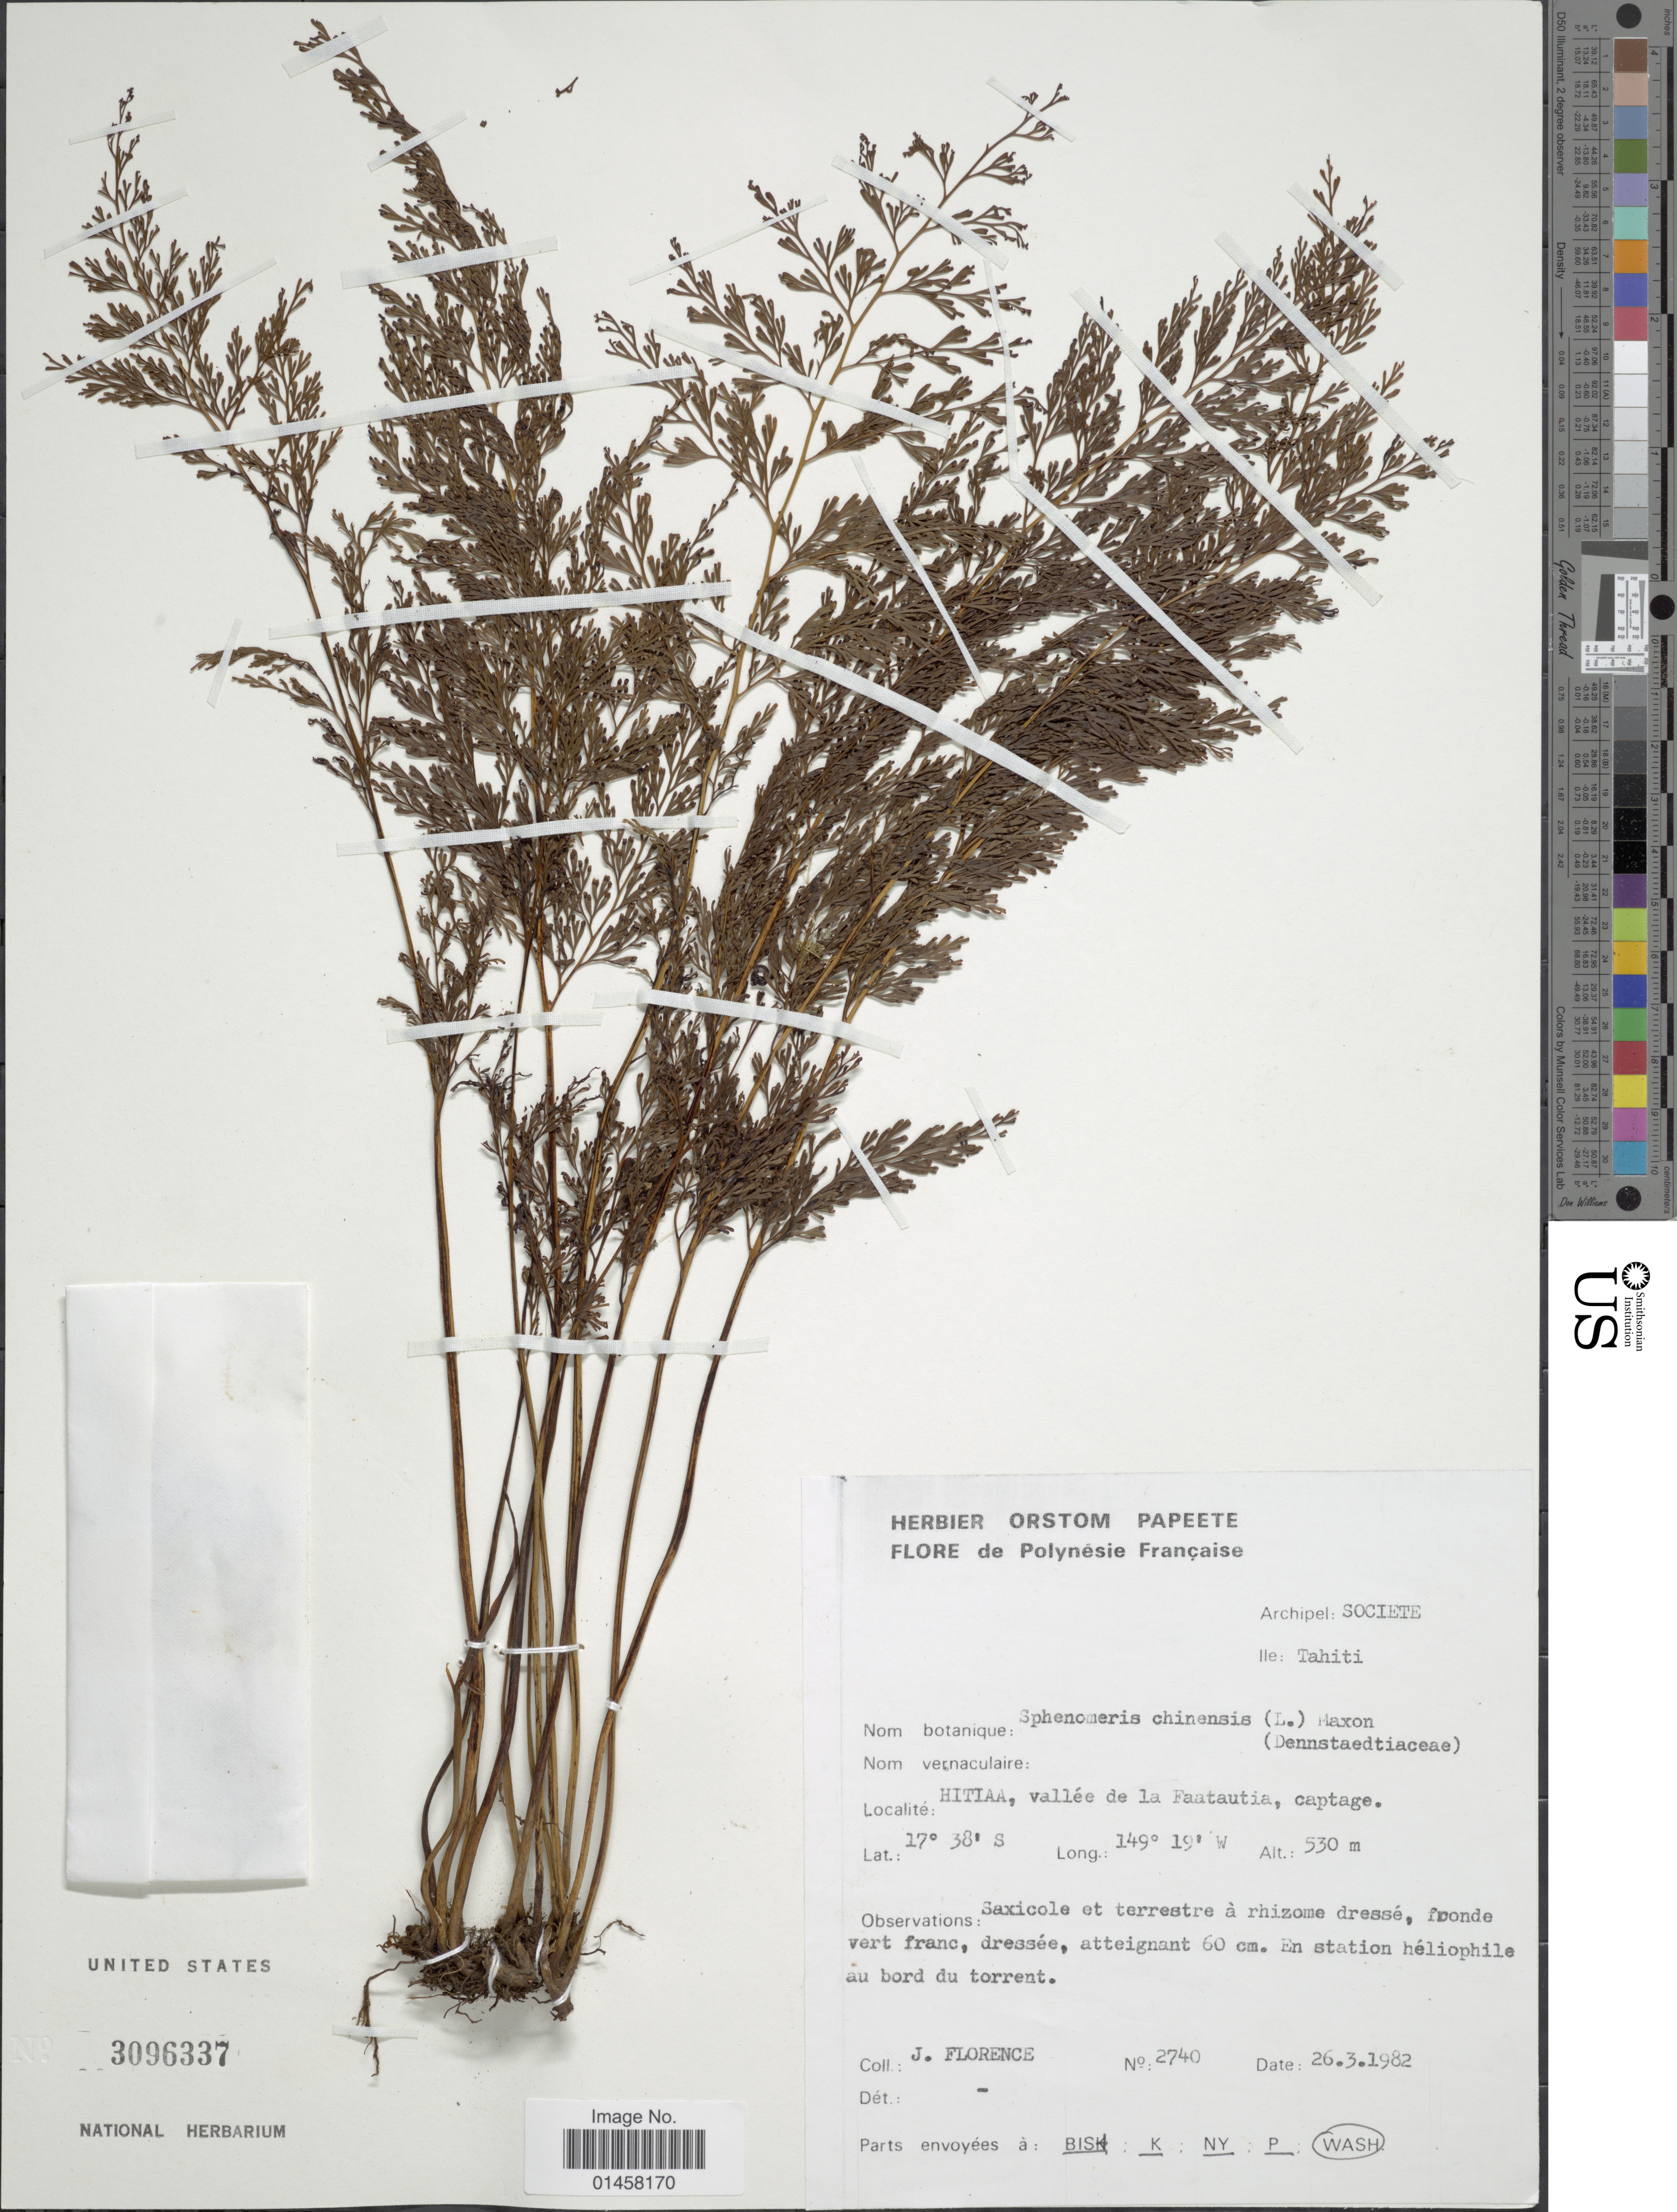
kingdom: Plantae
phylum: Tracheophyta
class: Polypodiopsida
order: Polypodiales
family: Lindsaeaceae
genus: Sphenomeris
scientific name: Sphenomeris chinensis var. chinensis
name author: (L.) Maxon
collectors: J. Florence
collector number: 2740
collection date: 1982-03-26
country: French Polynesia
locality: Societe, Tahiti. Hitiaa, vallée de la Fantautia, captage.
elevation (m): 530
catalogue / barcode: US 3096337